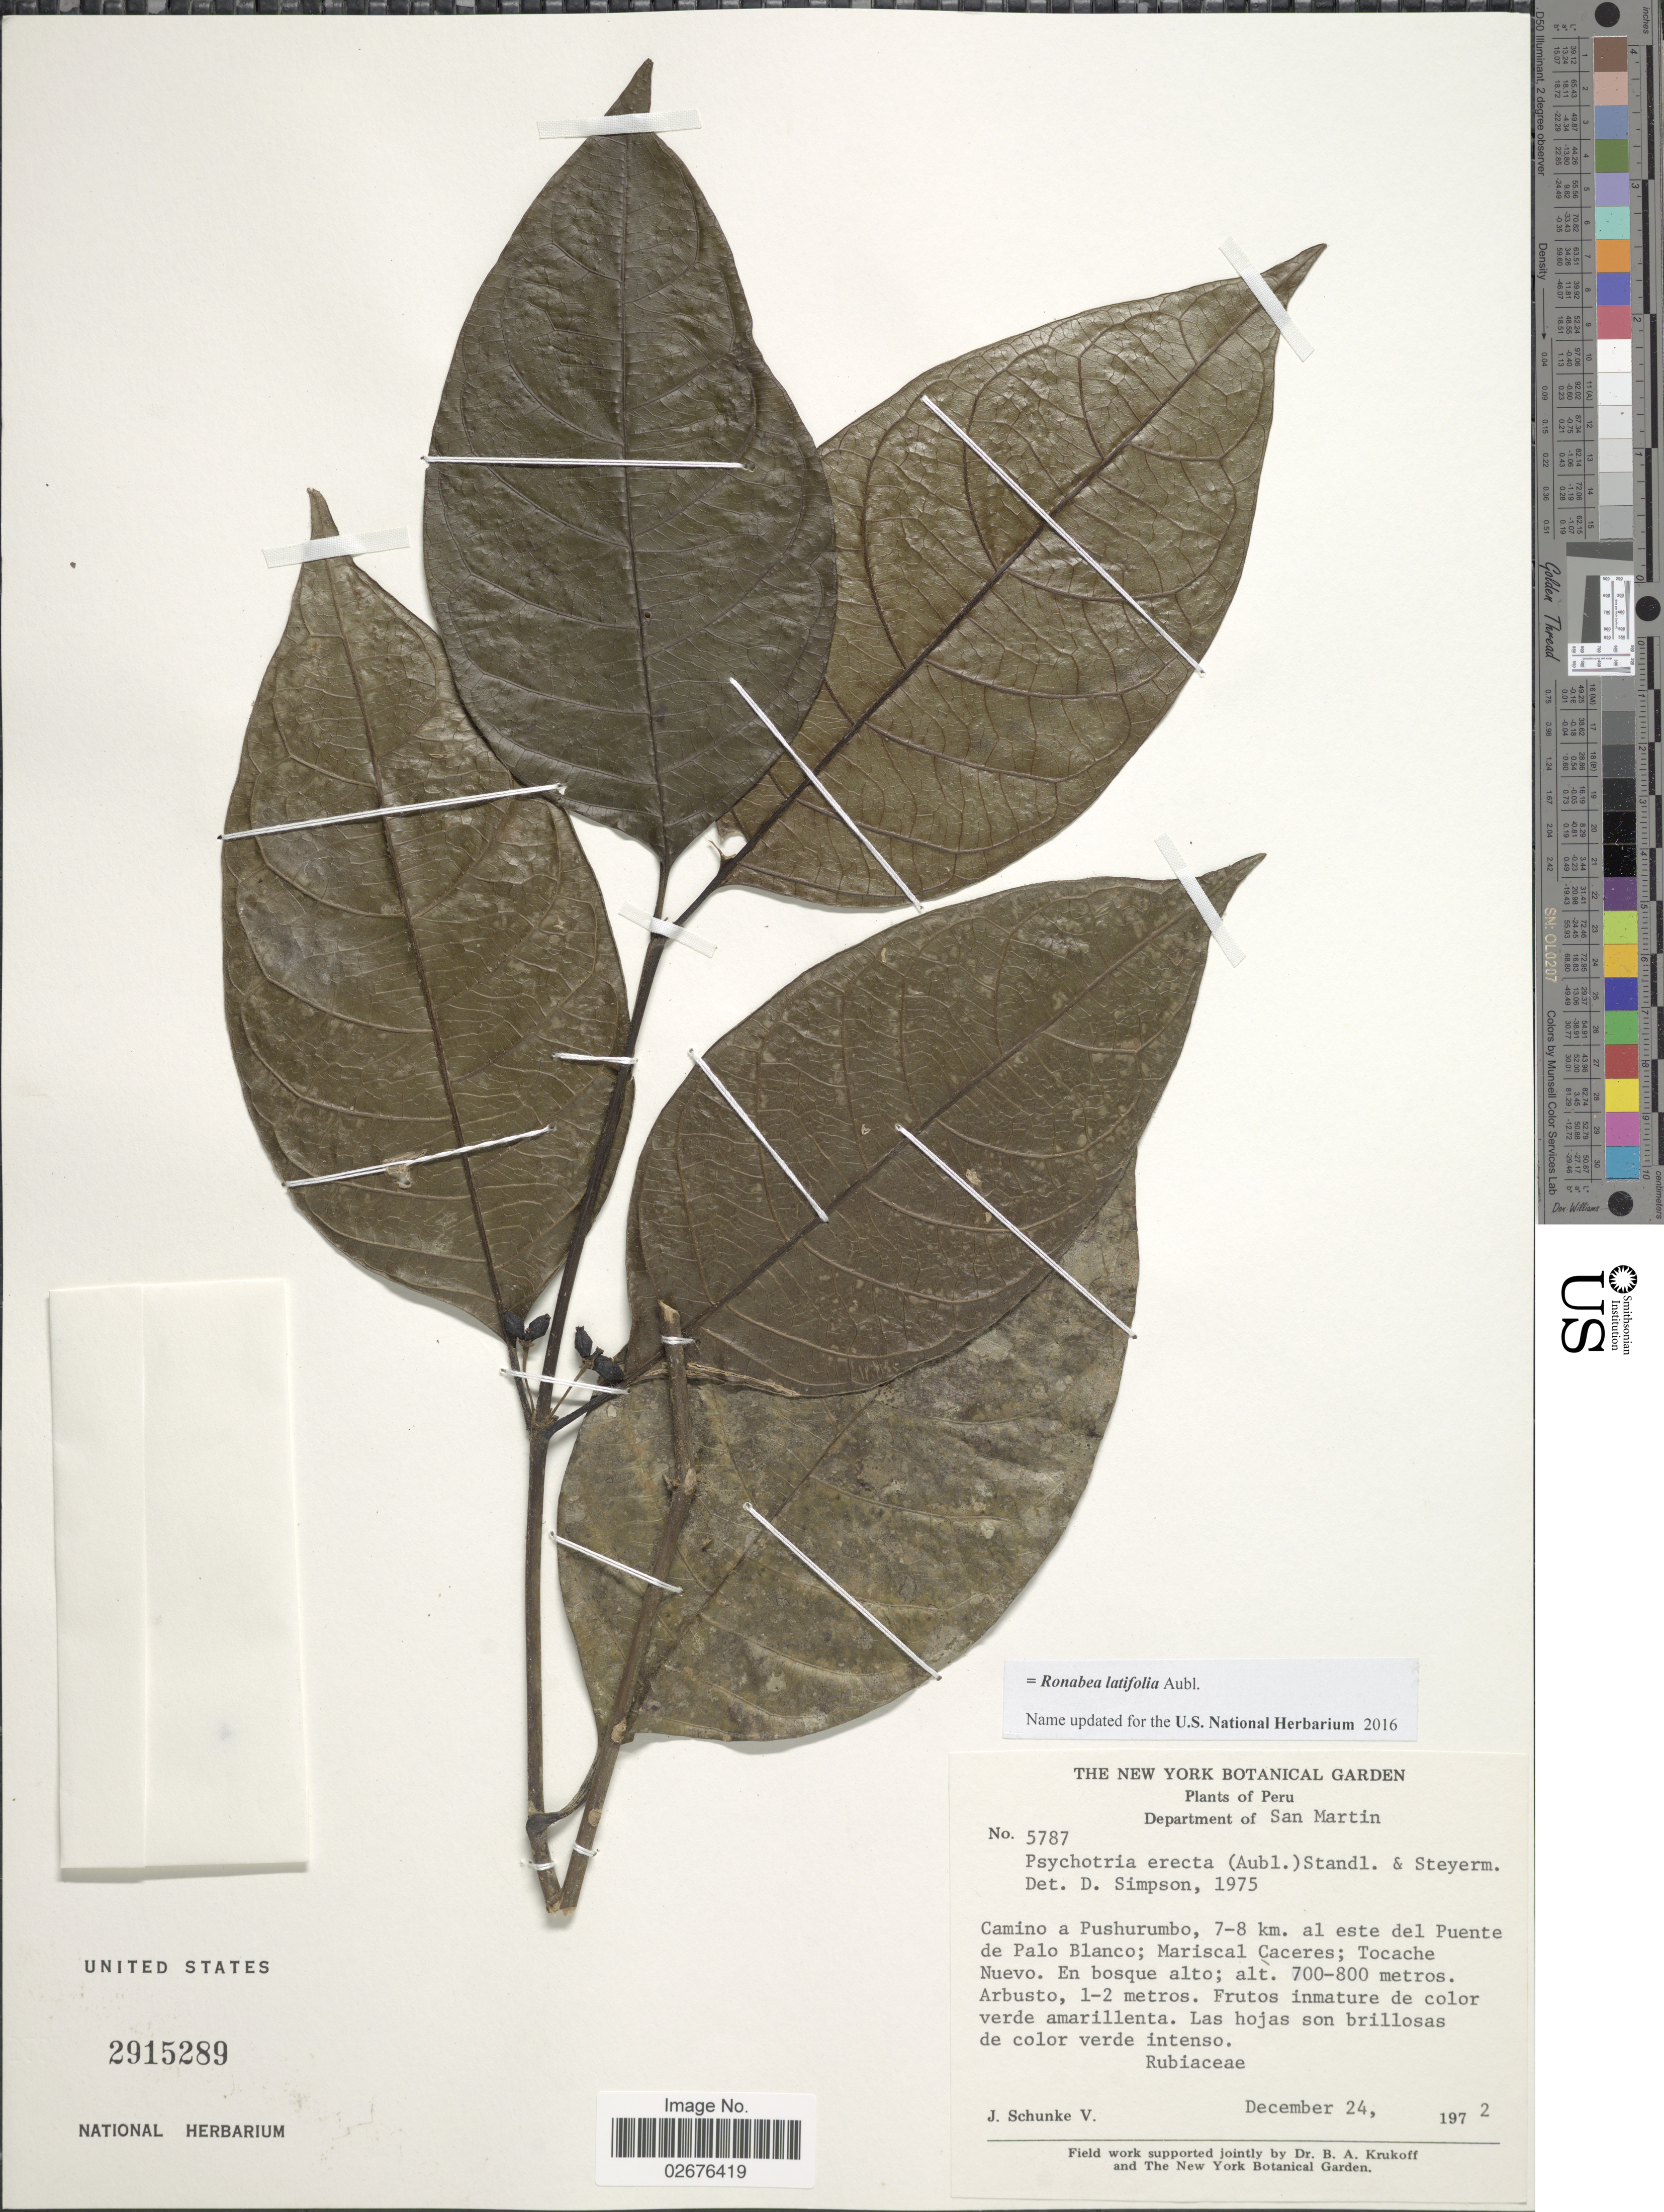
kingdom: Plantae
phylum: Tracheophyta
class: Magnoliopsida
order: Gentianales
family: Rubiaceae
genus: Ronabea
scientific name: Ronabea latifolia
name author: Aubl.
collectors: J. Schunke Vigo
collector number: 5787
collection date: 1972-12-24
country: Peru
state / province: San Martín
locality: Camino a Pushurumbo, 7-8 km. al este del Puente de Palo Blanco; Mariscal Caceres; Tocache Nuevo, en bosque alto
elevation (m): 700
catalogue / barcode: US 2915289